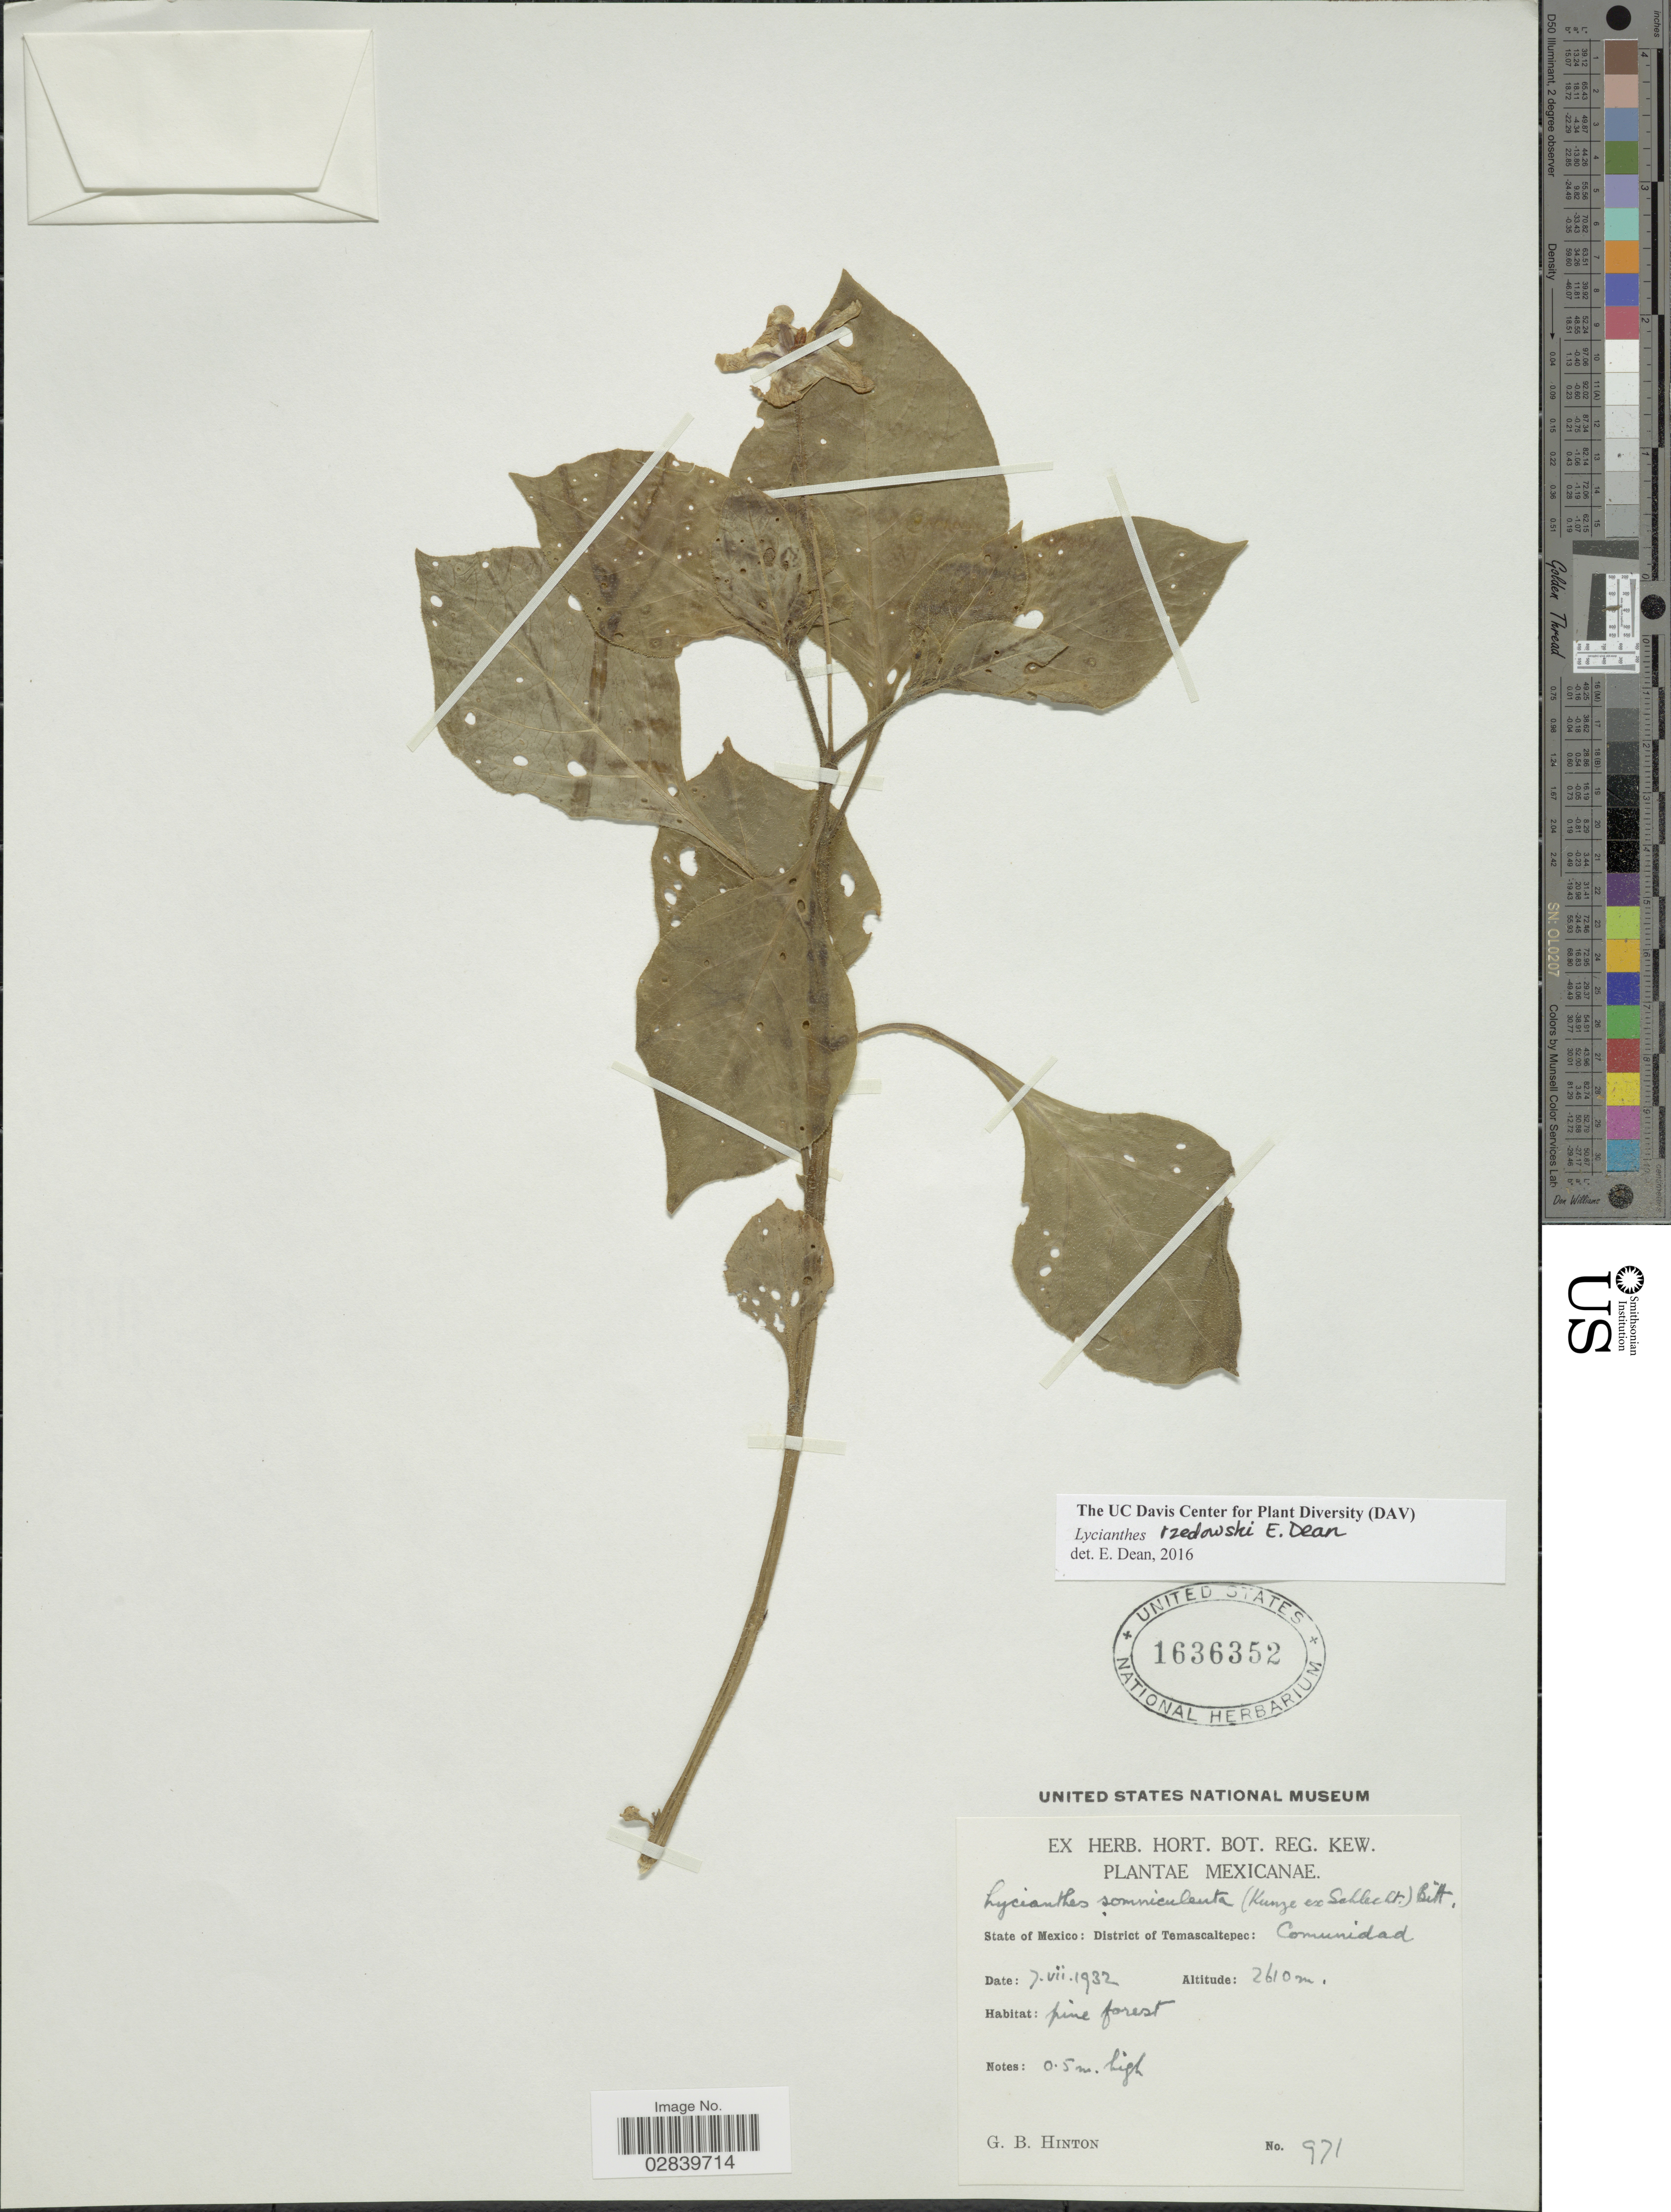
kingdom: Plantae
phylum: Tracheophyta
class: Magnoliopsida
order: Solanales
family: Solanaceae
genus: Lycianthes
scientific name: Lycianthes rzedowskii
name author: E. Dean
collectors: G. B. Hinton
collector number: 971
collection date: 1932-07-07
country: Mexico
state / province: México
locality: District of Temascaltepec: Comunidad.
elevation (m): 2160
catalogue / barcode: US 1636352